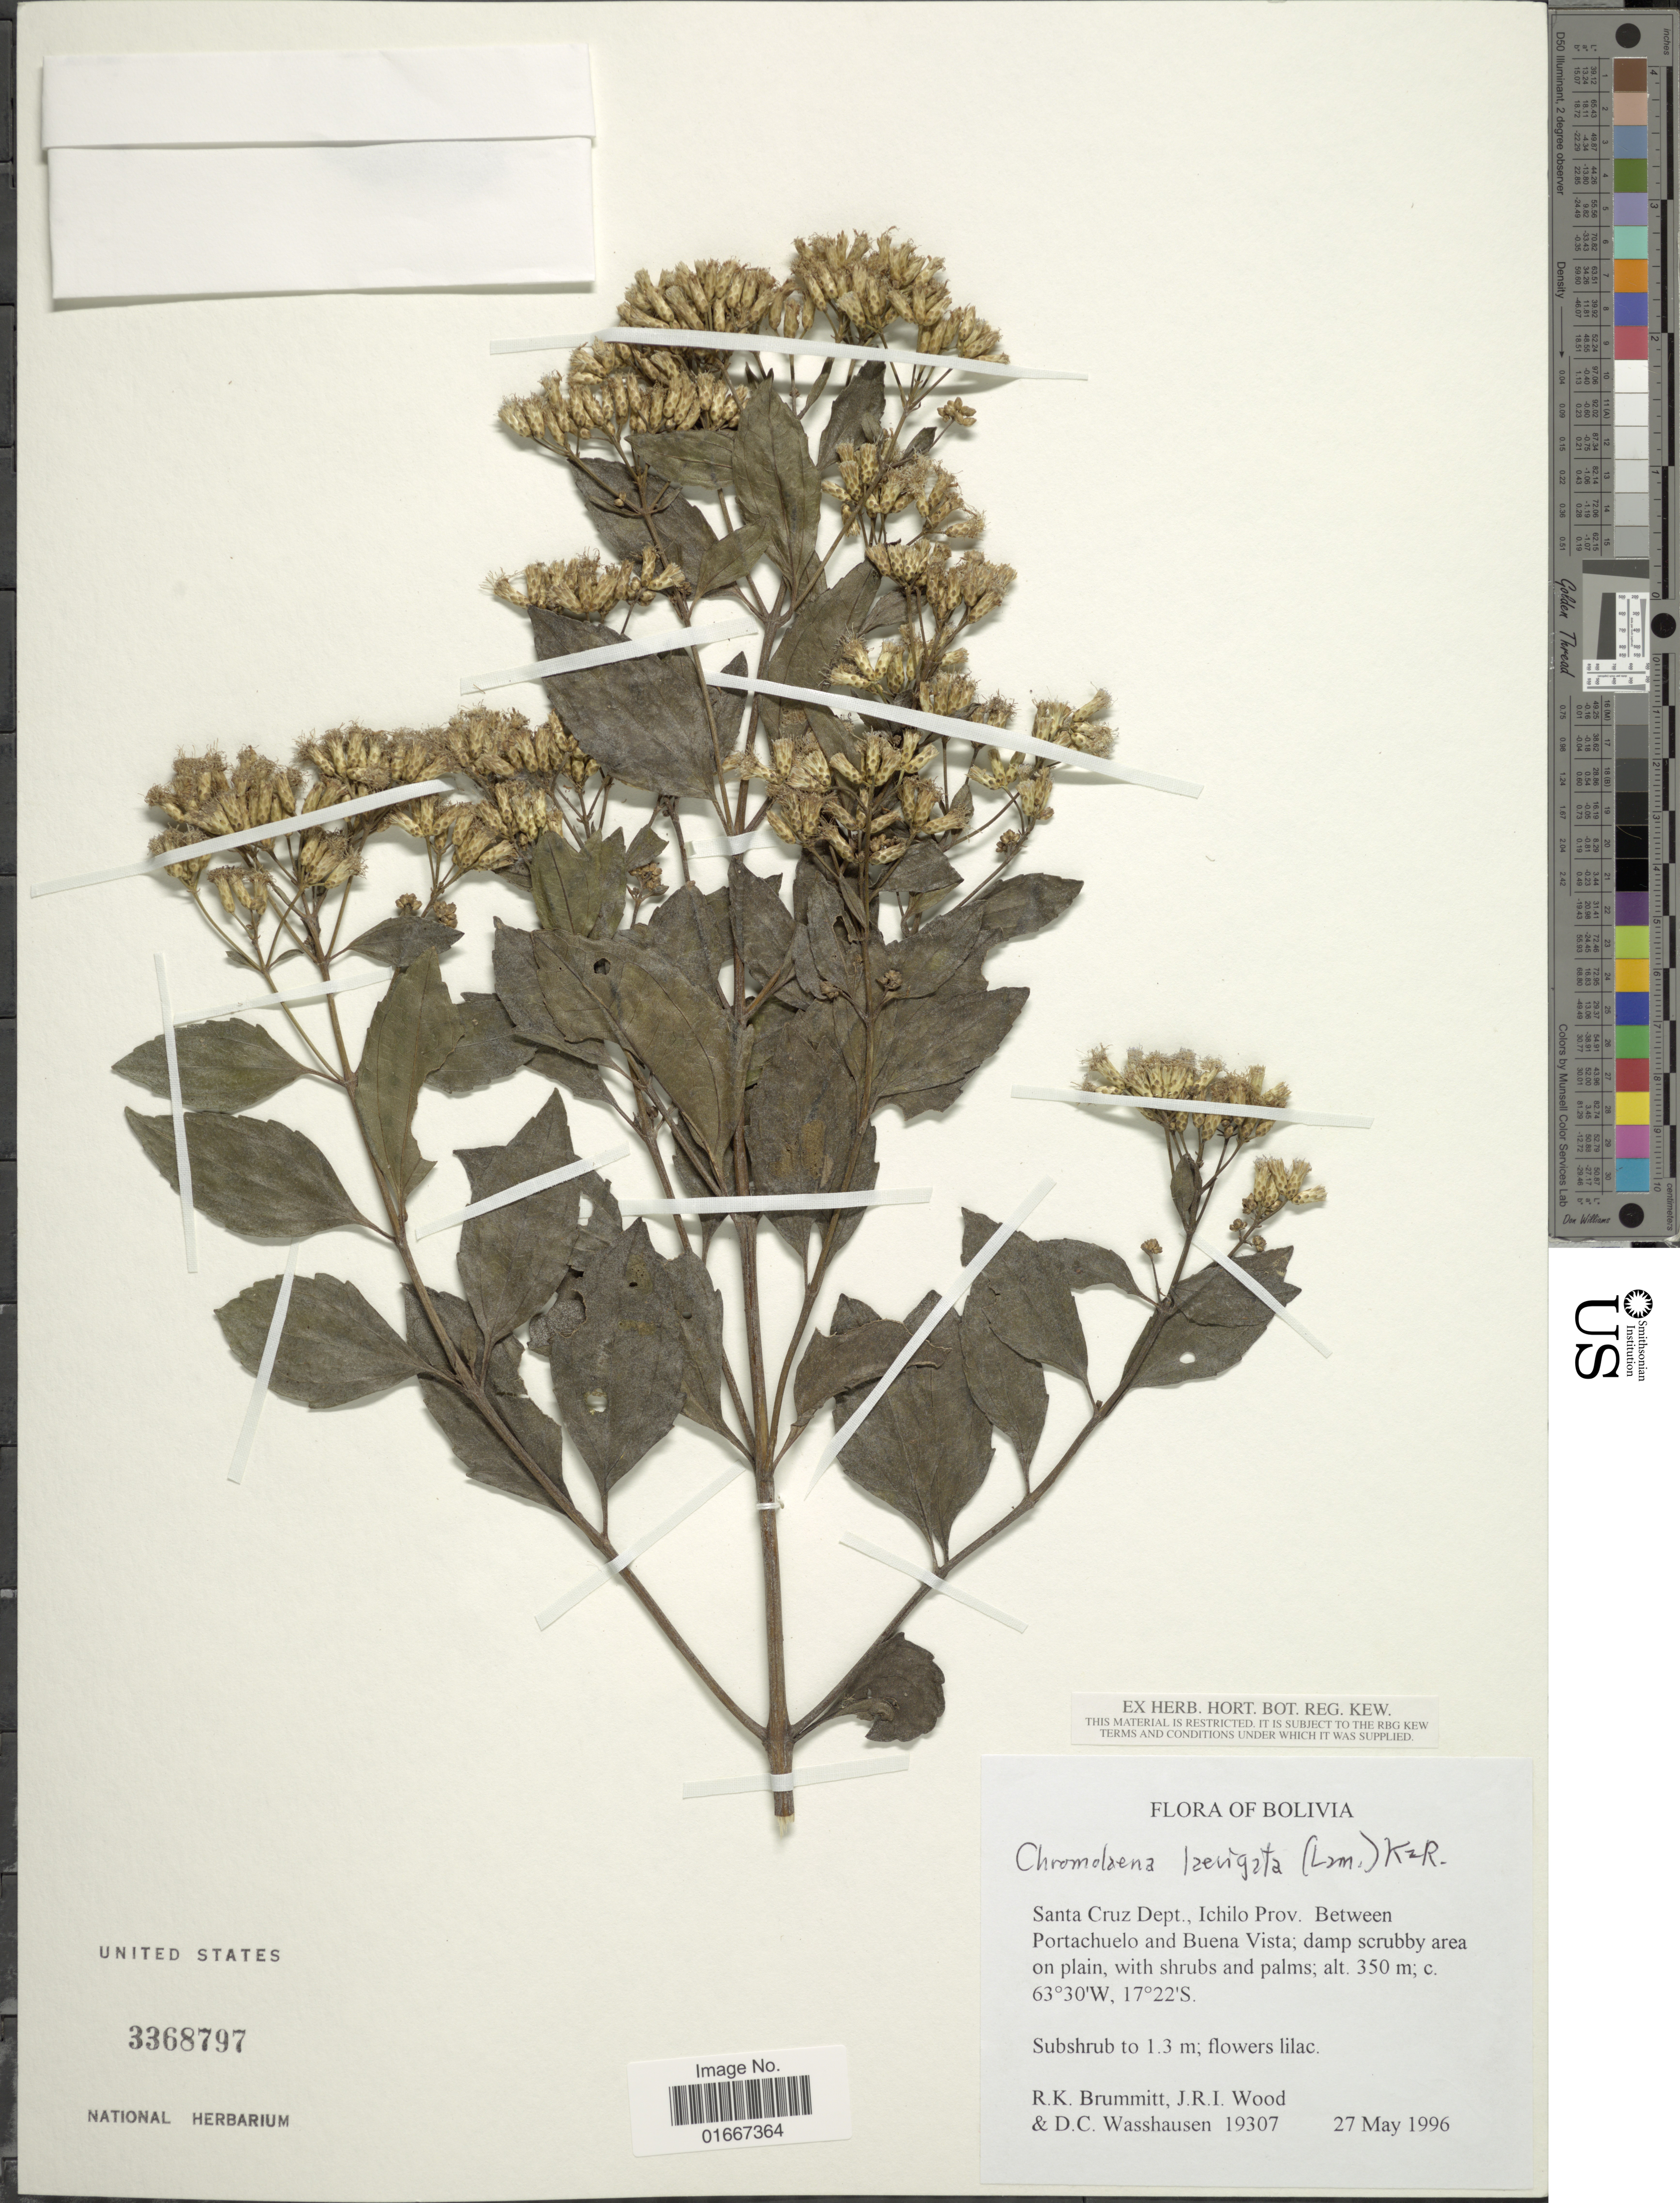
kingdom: Plantae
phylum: Tracheophyta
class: Magnoliopsida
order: Asterales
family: Asteraceae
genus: Chromolaena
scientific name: Chromolaena laevigata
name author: (Lam.) R.M. King & H. Rob.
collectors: R. K. Brummitt, J. R. I. Wood & D. C. Wasshausen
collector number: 19307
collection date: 1996-05-27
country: Bolivia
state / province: Santa Cruz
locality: Ichilo Prov. Between Portachuelo and Buena Vista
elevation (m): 350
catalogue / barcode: US 3368797